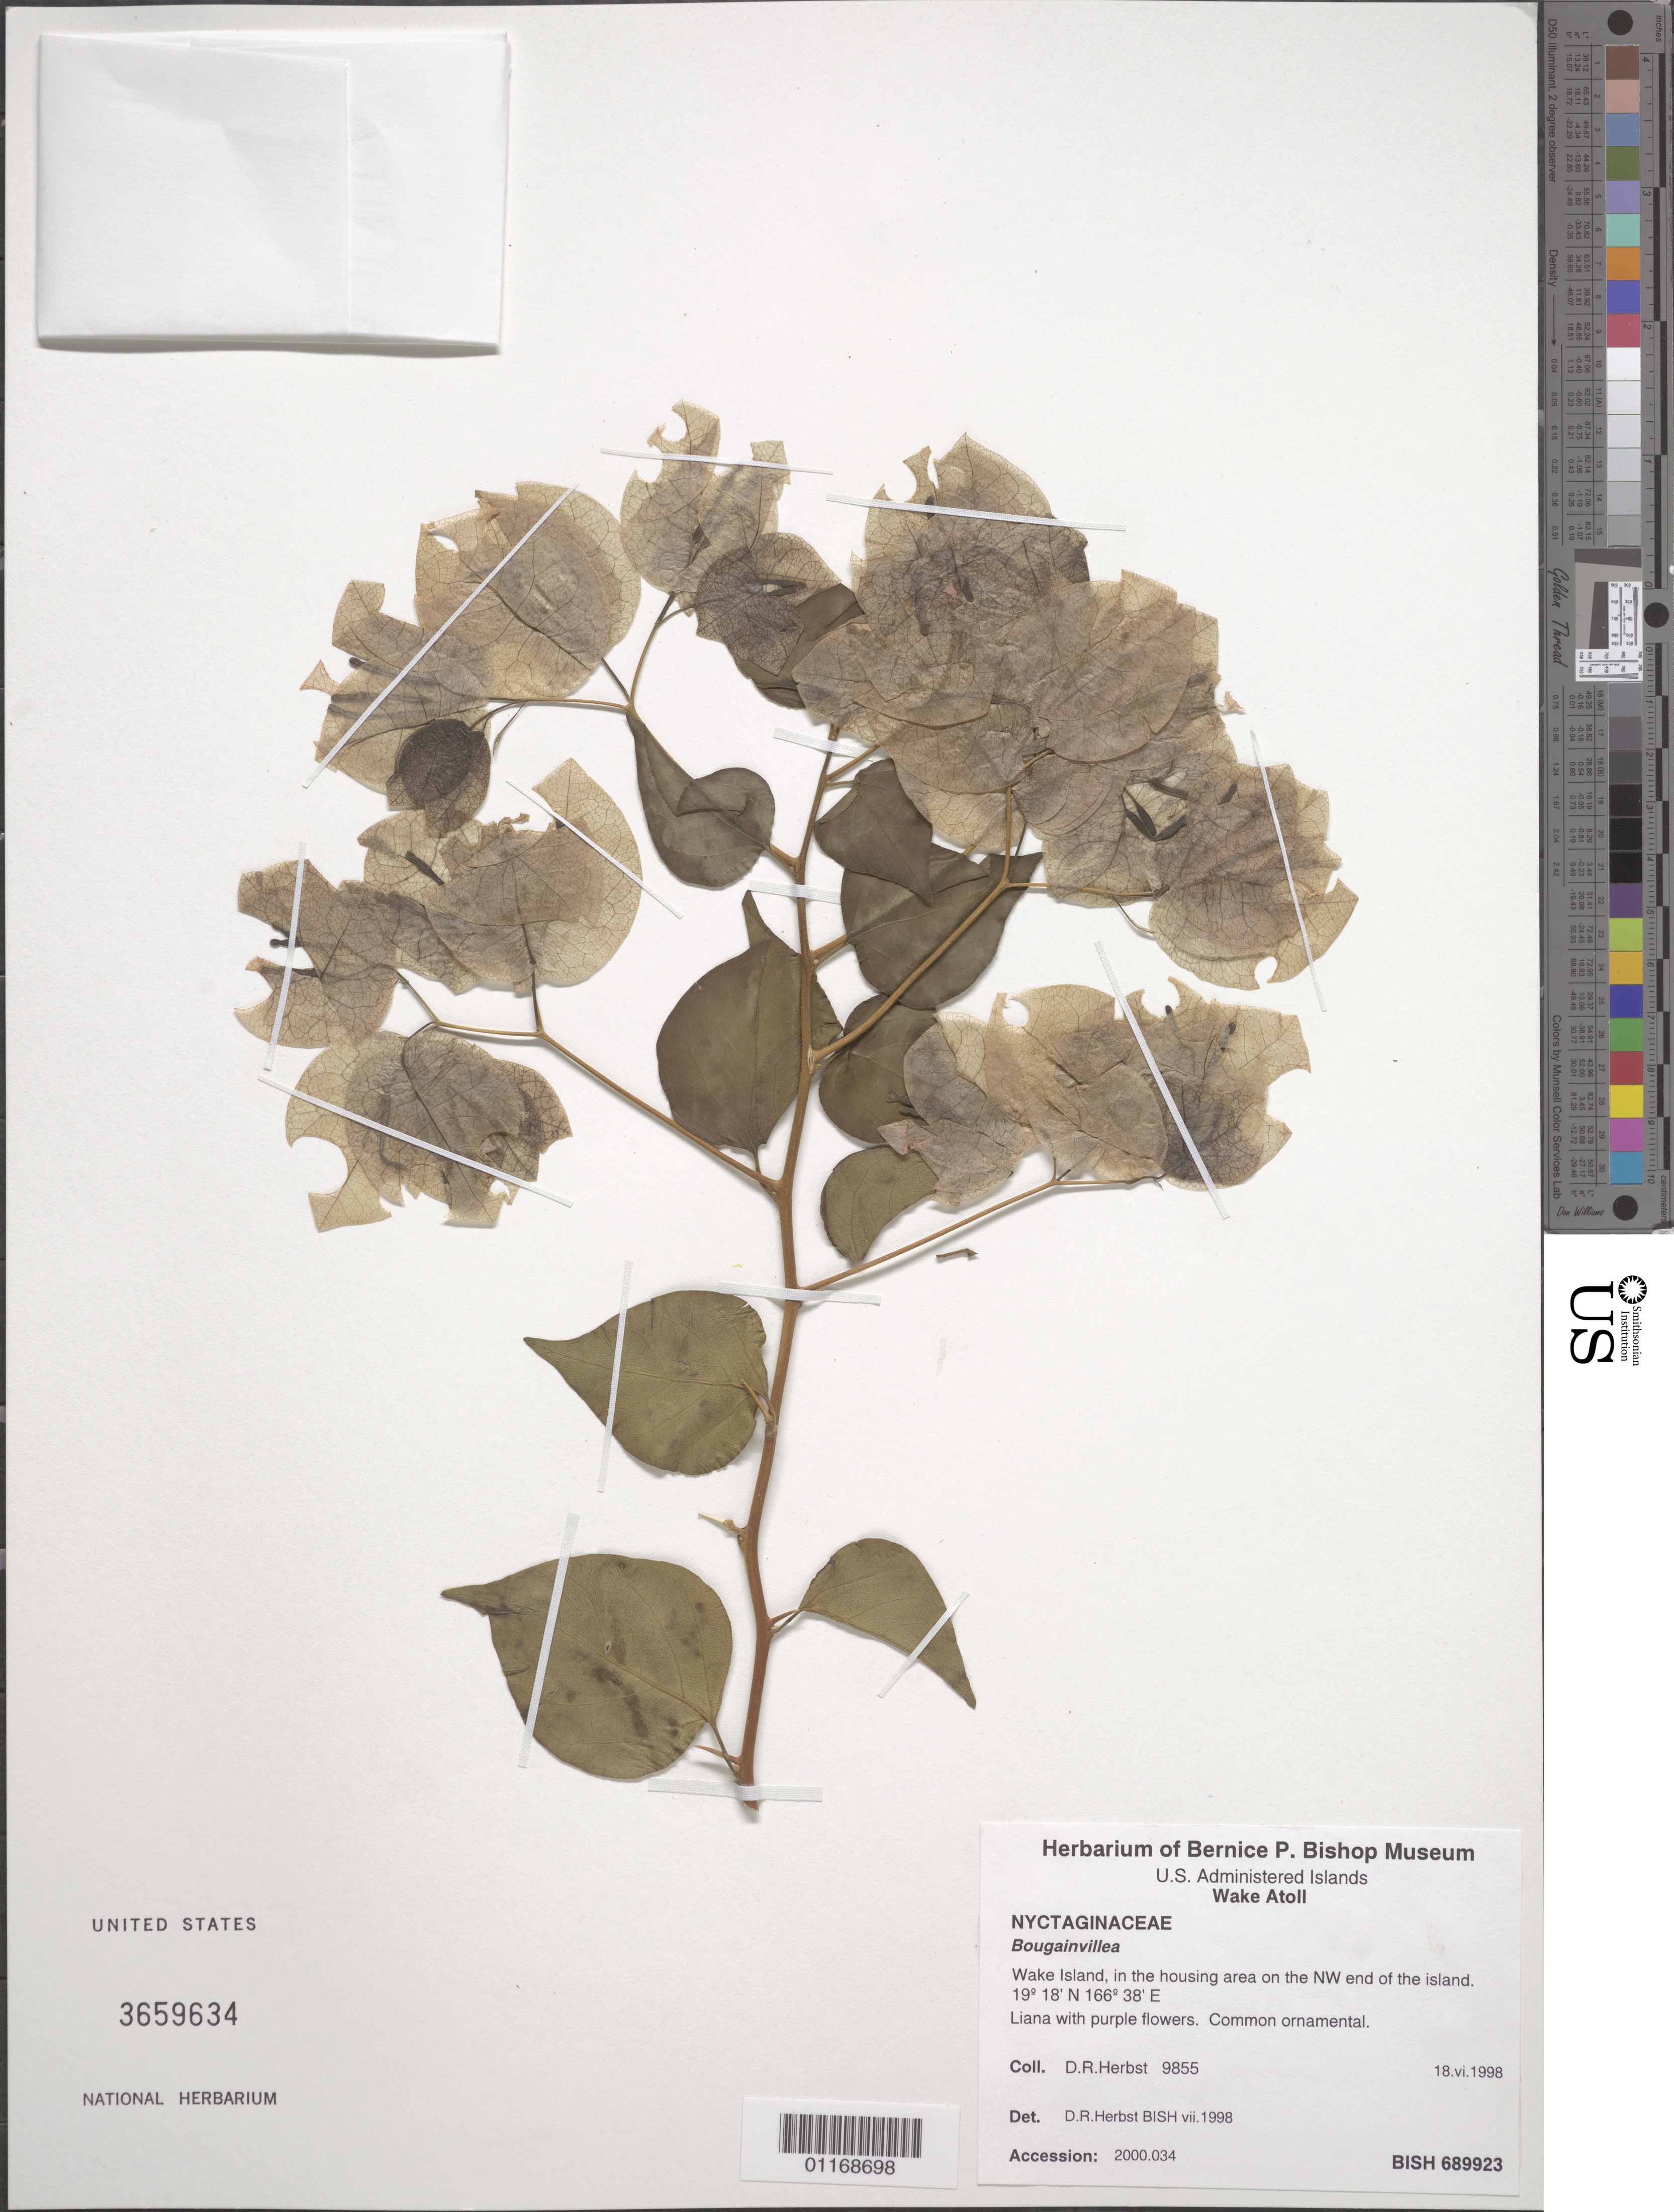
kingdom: Plantae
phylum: Tracheophyta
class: Magnoliopsida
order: Caryophyllales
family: Nyctaginaceae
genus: Bougainvillea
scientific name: Bougainvillea sp.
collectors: D. R. Herbst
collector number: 9855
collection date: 1998-06-18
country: U.S. Administered Pacific Islands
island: Wake Atoll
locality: In the housing area on the NW end of Wake Island.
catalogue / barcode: US 3659634